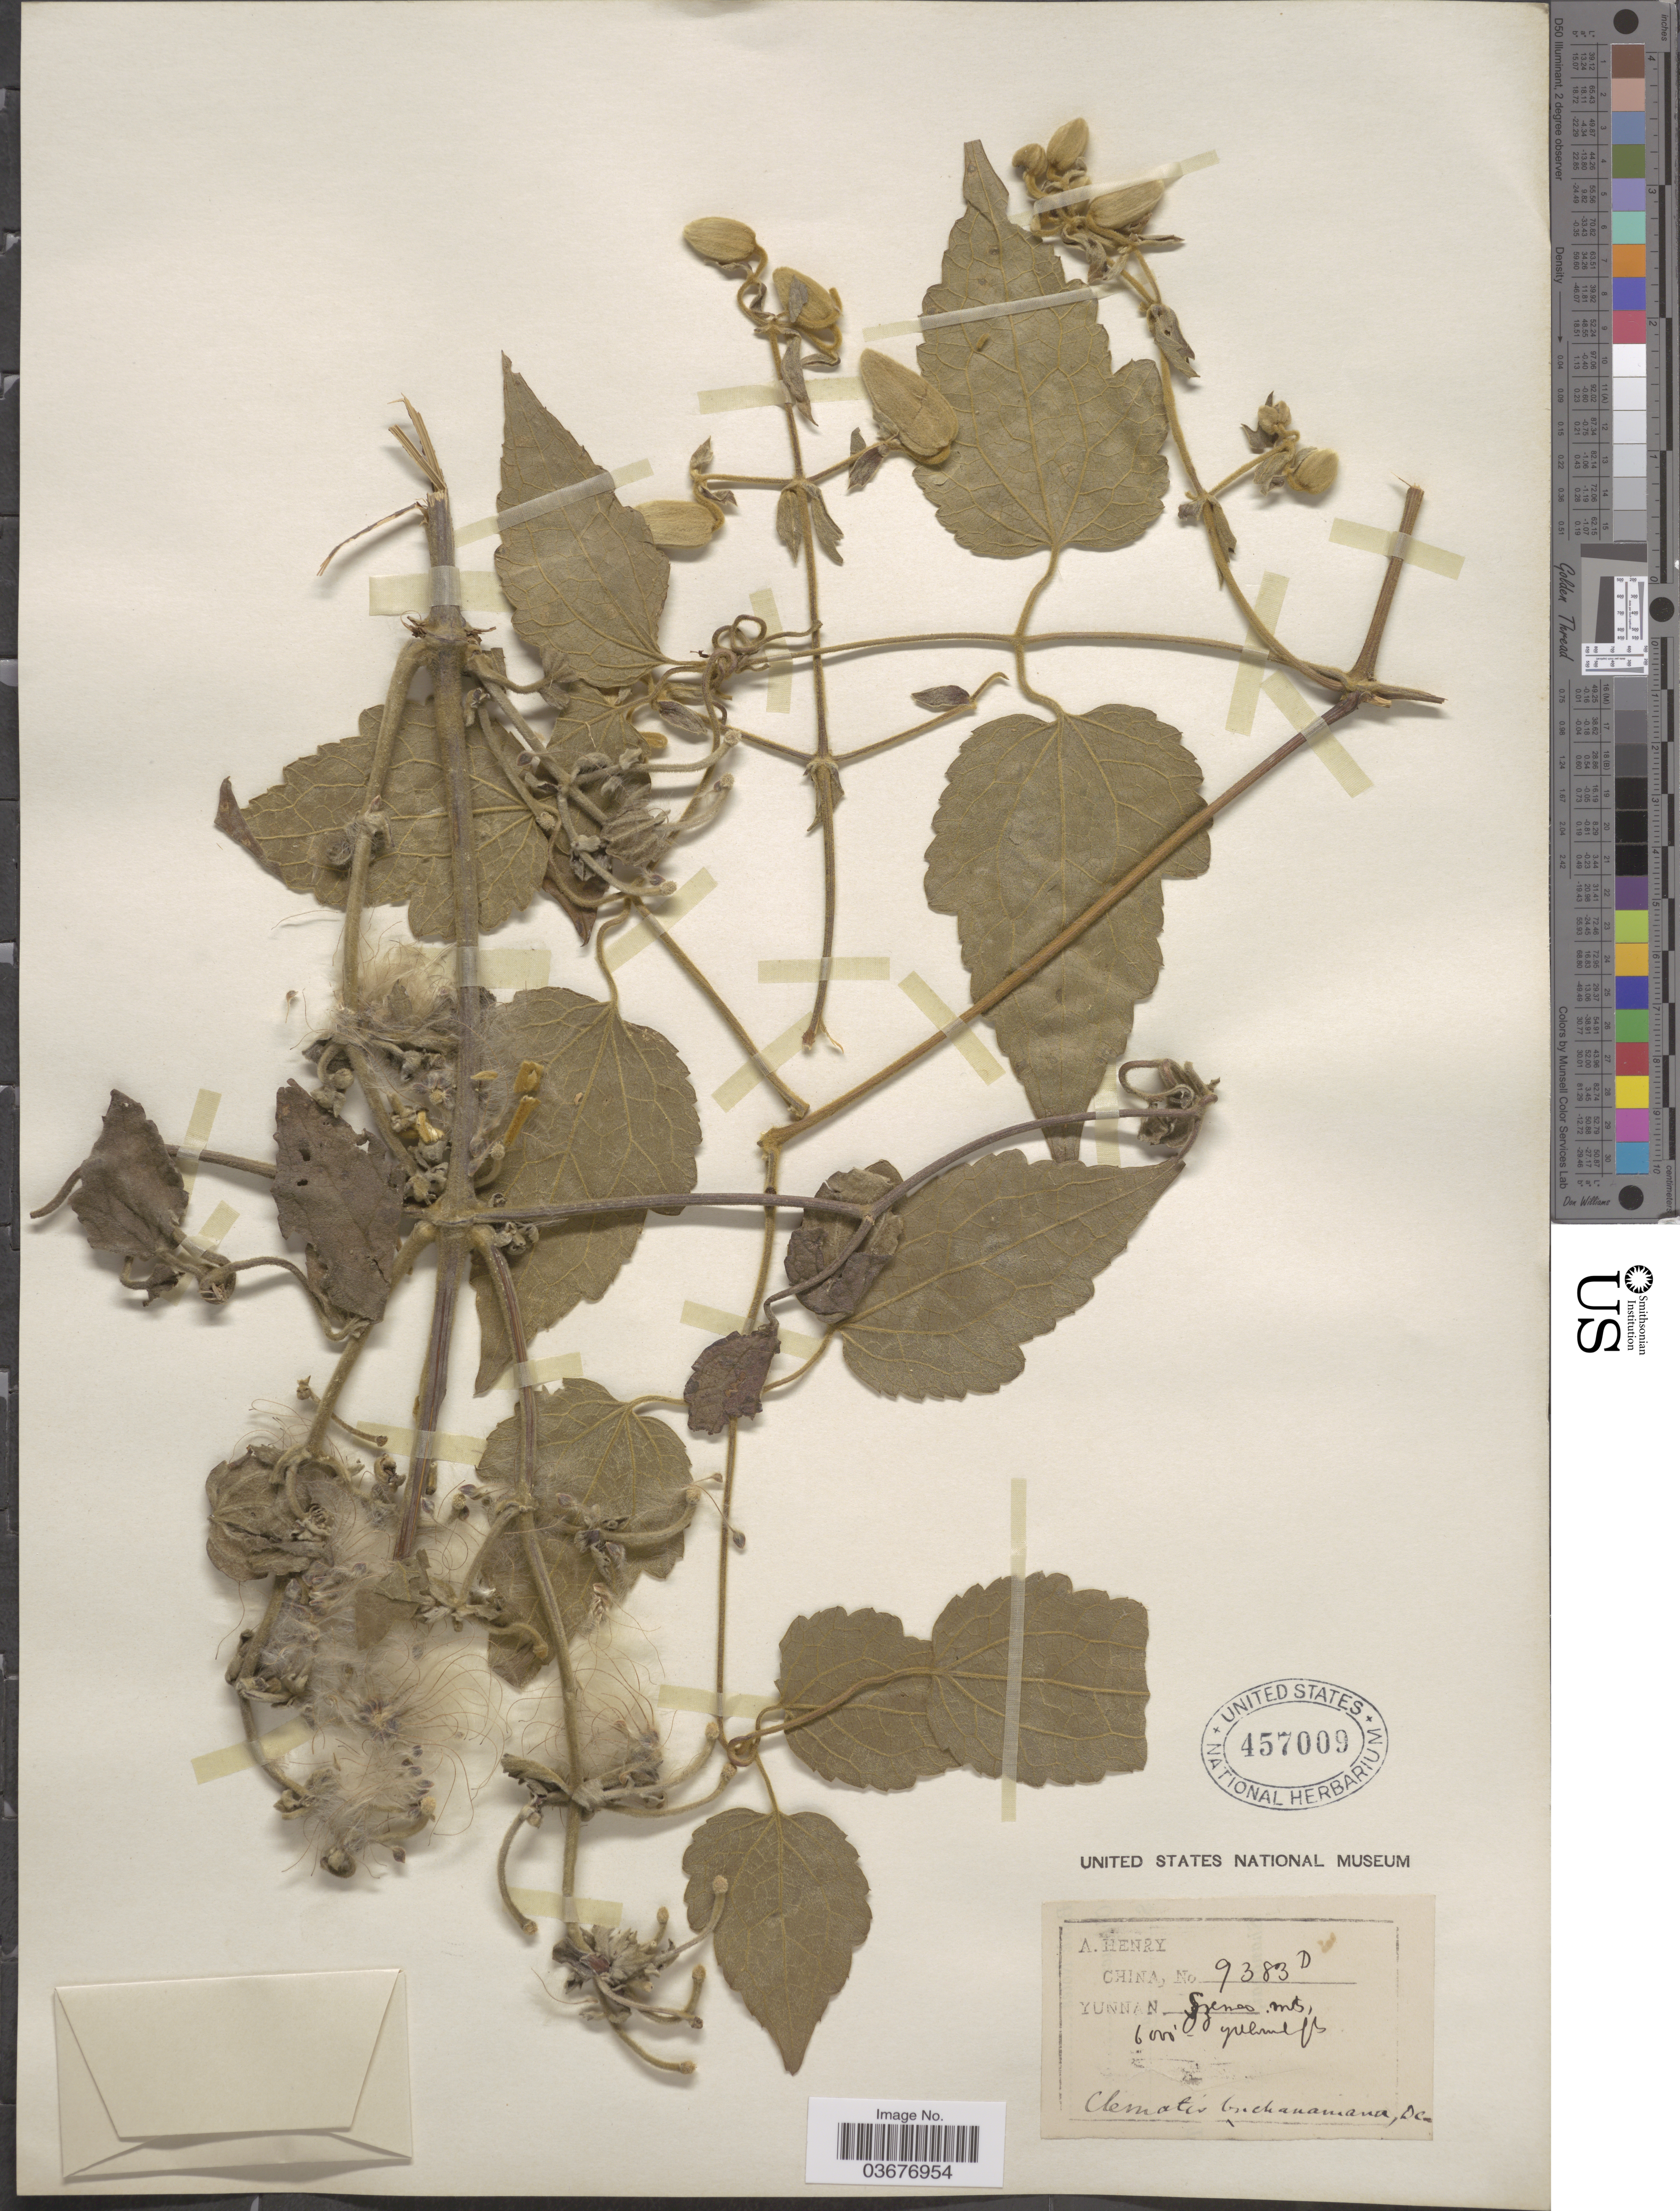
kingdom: Plantae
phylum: Tracheophyta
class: Magnoliopsida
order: Ranunculales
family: Ranunculaceae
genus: Clematis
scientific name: Clematis buchananiana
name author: DC.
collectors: A. Henry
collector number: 9383 D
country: China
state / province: Yunnan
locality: Szemoa. Mts.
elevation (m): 1829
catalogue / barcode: US 457009